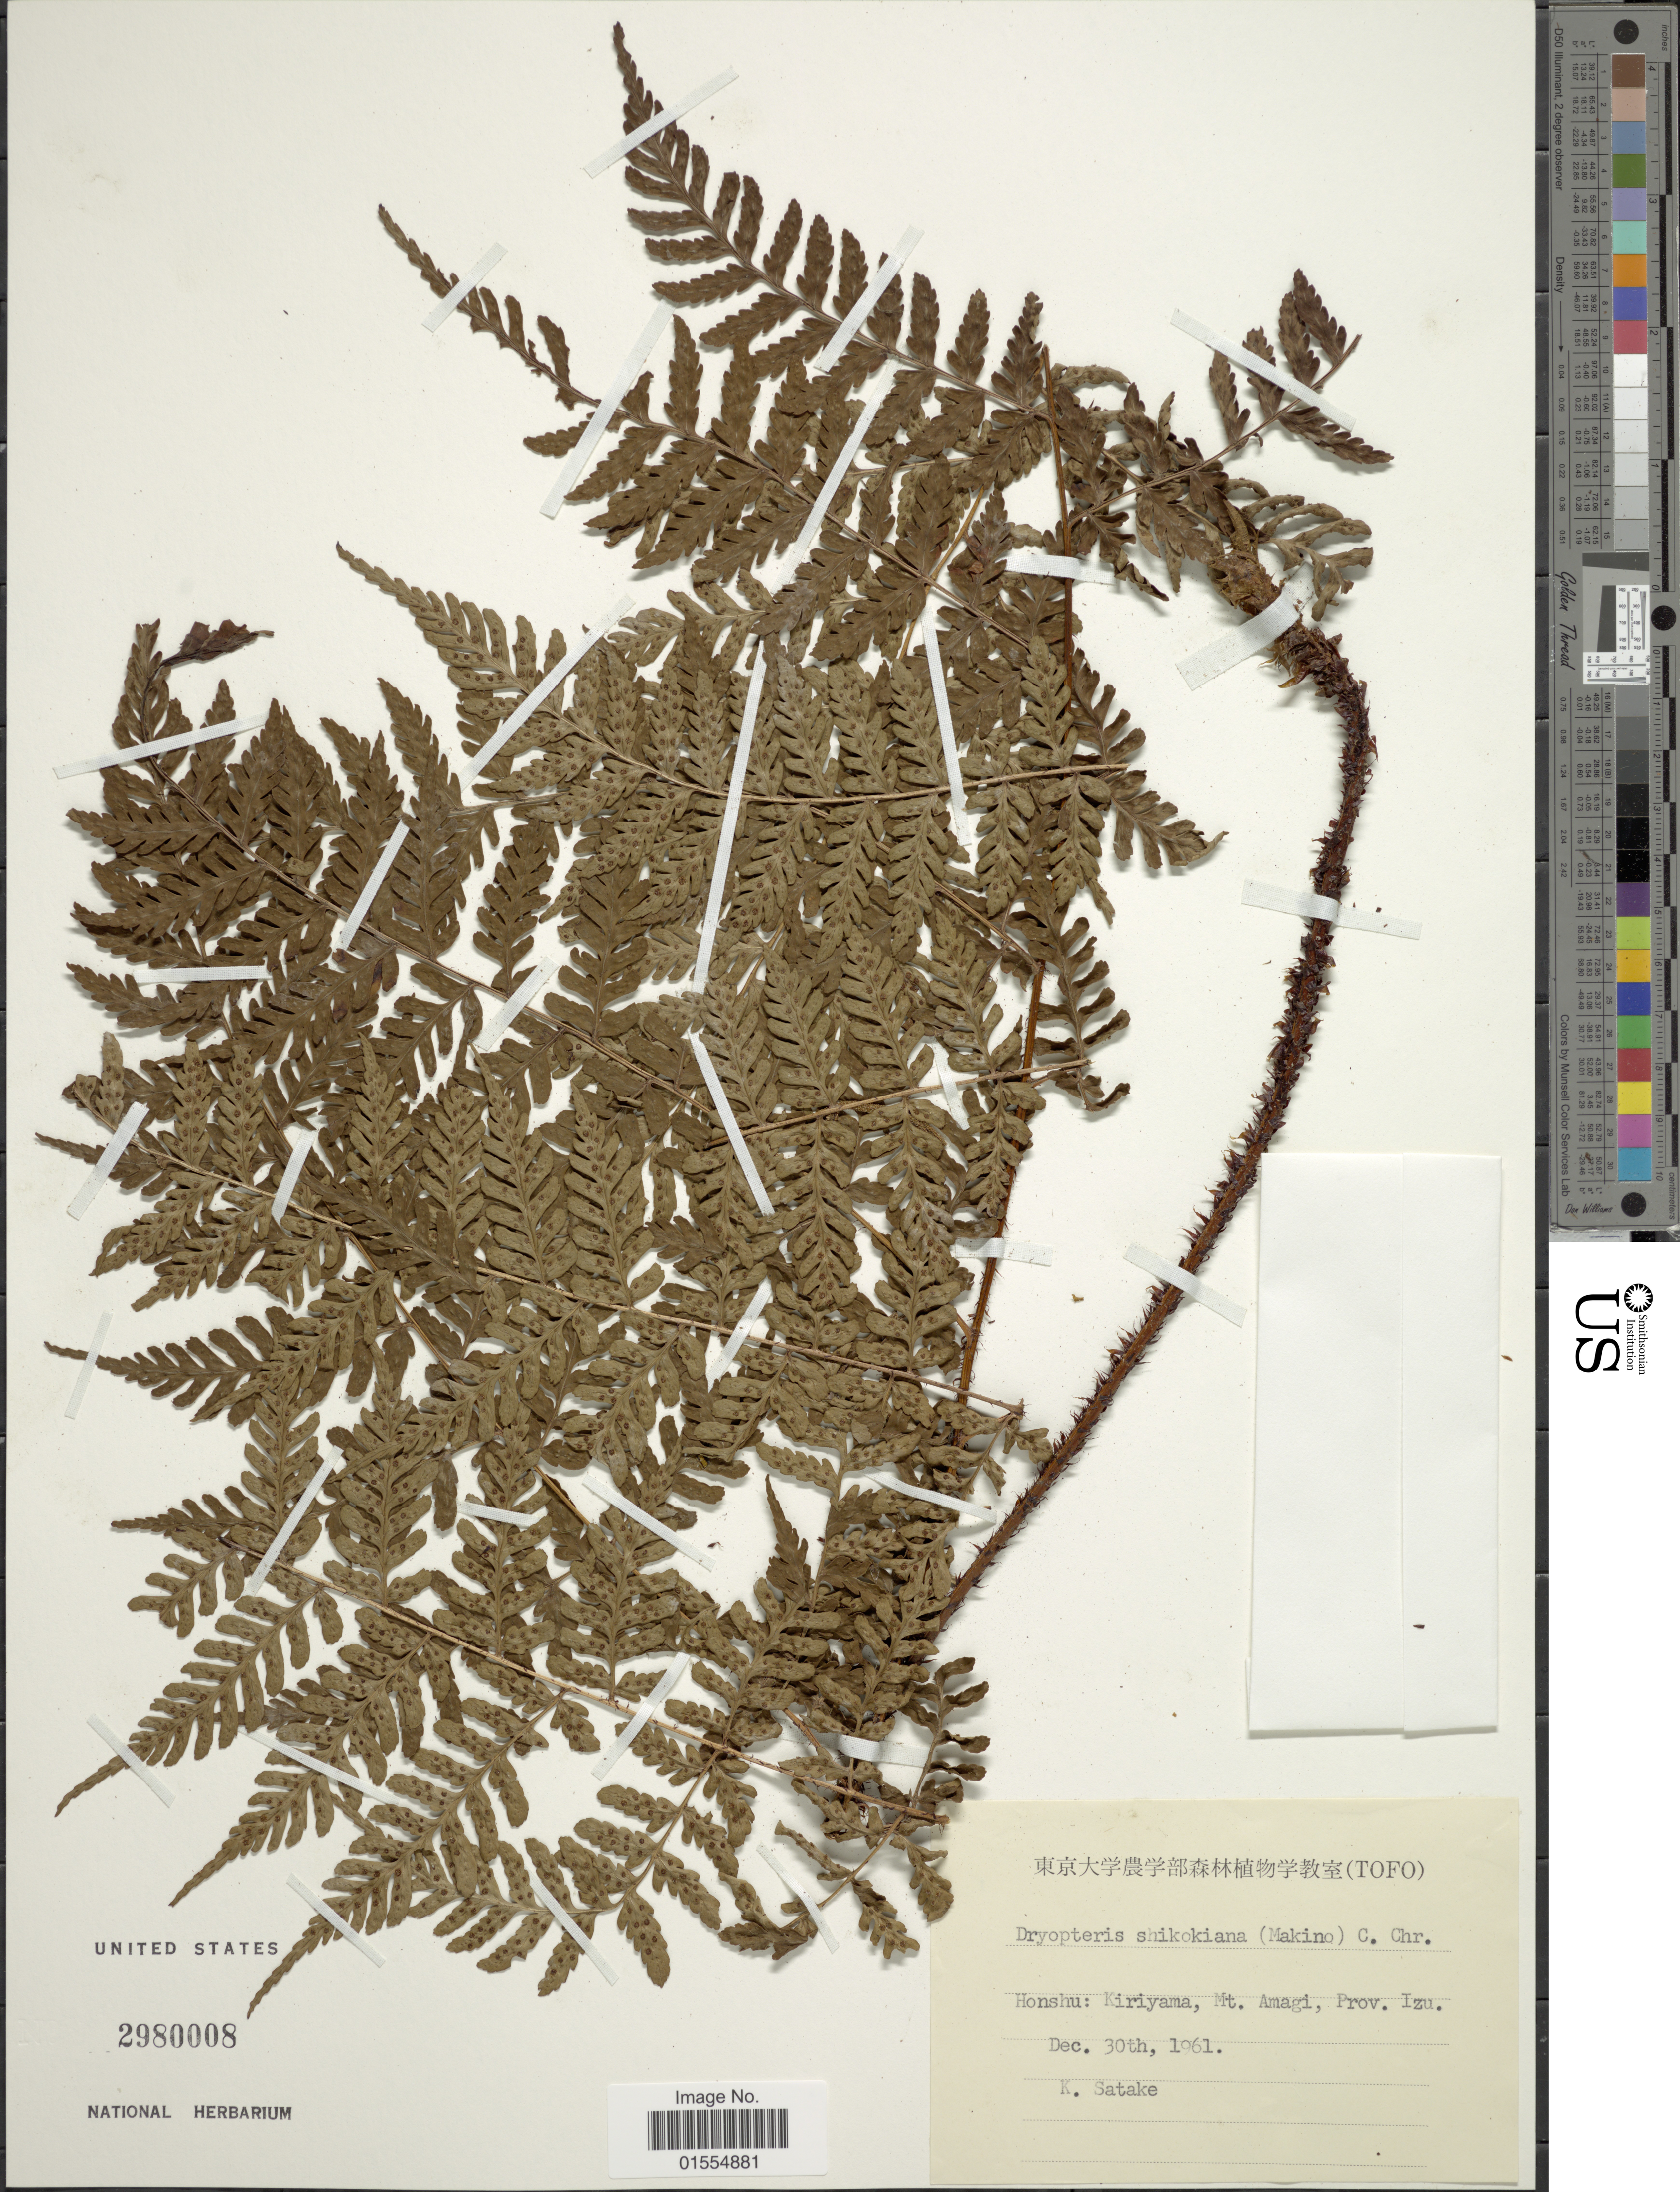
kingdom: Plantae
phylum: Tracheophyta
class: Polypodiopsida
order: Polypodiales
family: Dryopteridaceae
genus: Dryopteris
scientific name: Dryopteris shikokiana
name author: (Makino) C. Chr.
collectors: K. Satake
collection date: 1961-12-30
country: Japan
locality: Honshu: Kiriyama, Mt. Amagi, Prov. Izu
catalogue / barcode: US 2980008